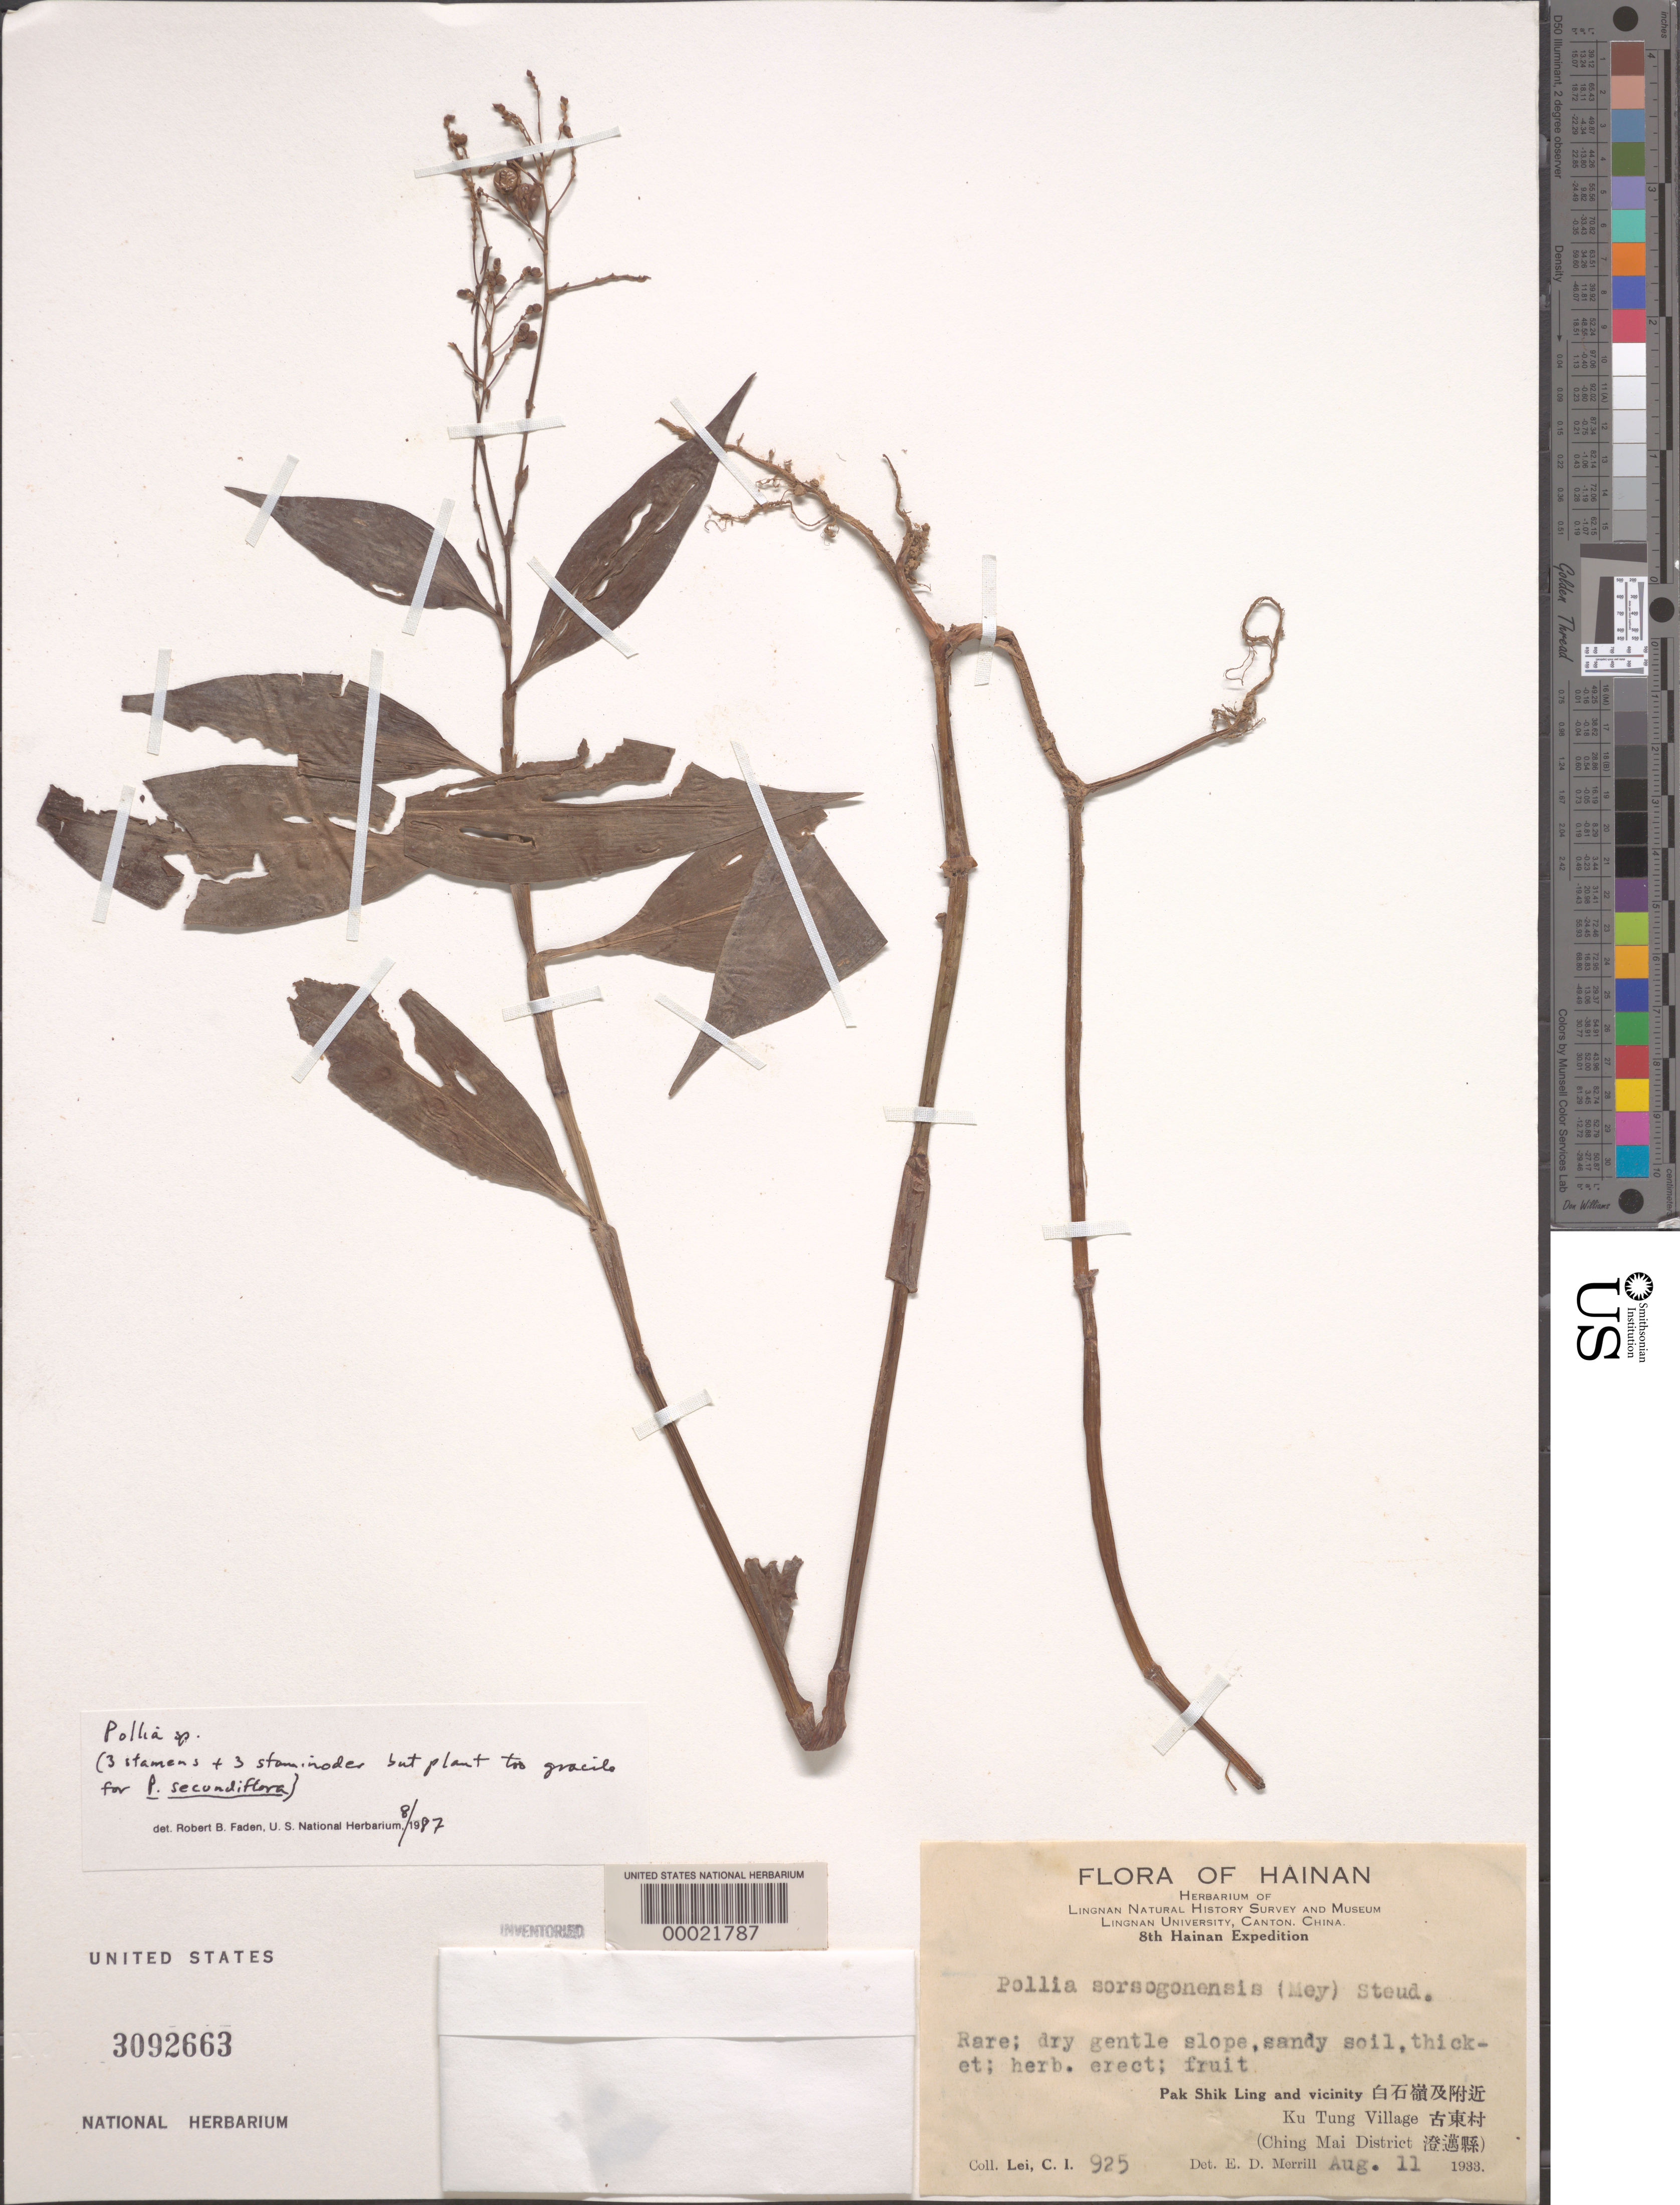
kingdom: Plantae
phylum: Tracheophyta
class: Liliopsida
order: Commelinales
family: Commelinaceae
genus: Pollia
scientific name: Pollia sp.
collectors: C. I. Lei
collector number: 925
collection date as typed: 11 Aug 1933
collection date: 1933-08-11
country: China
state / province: Guangdong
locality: Pak shik ling and vicinity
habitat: Gentle slope; sandy soil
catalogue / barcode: US 3092663